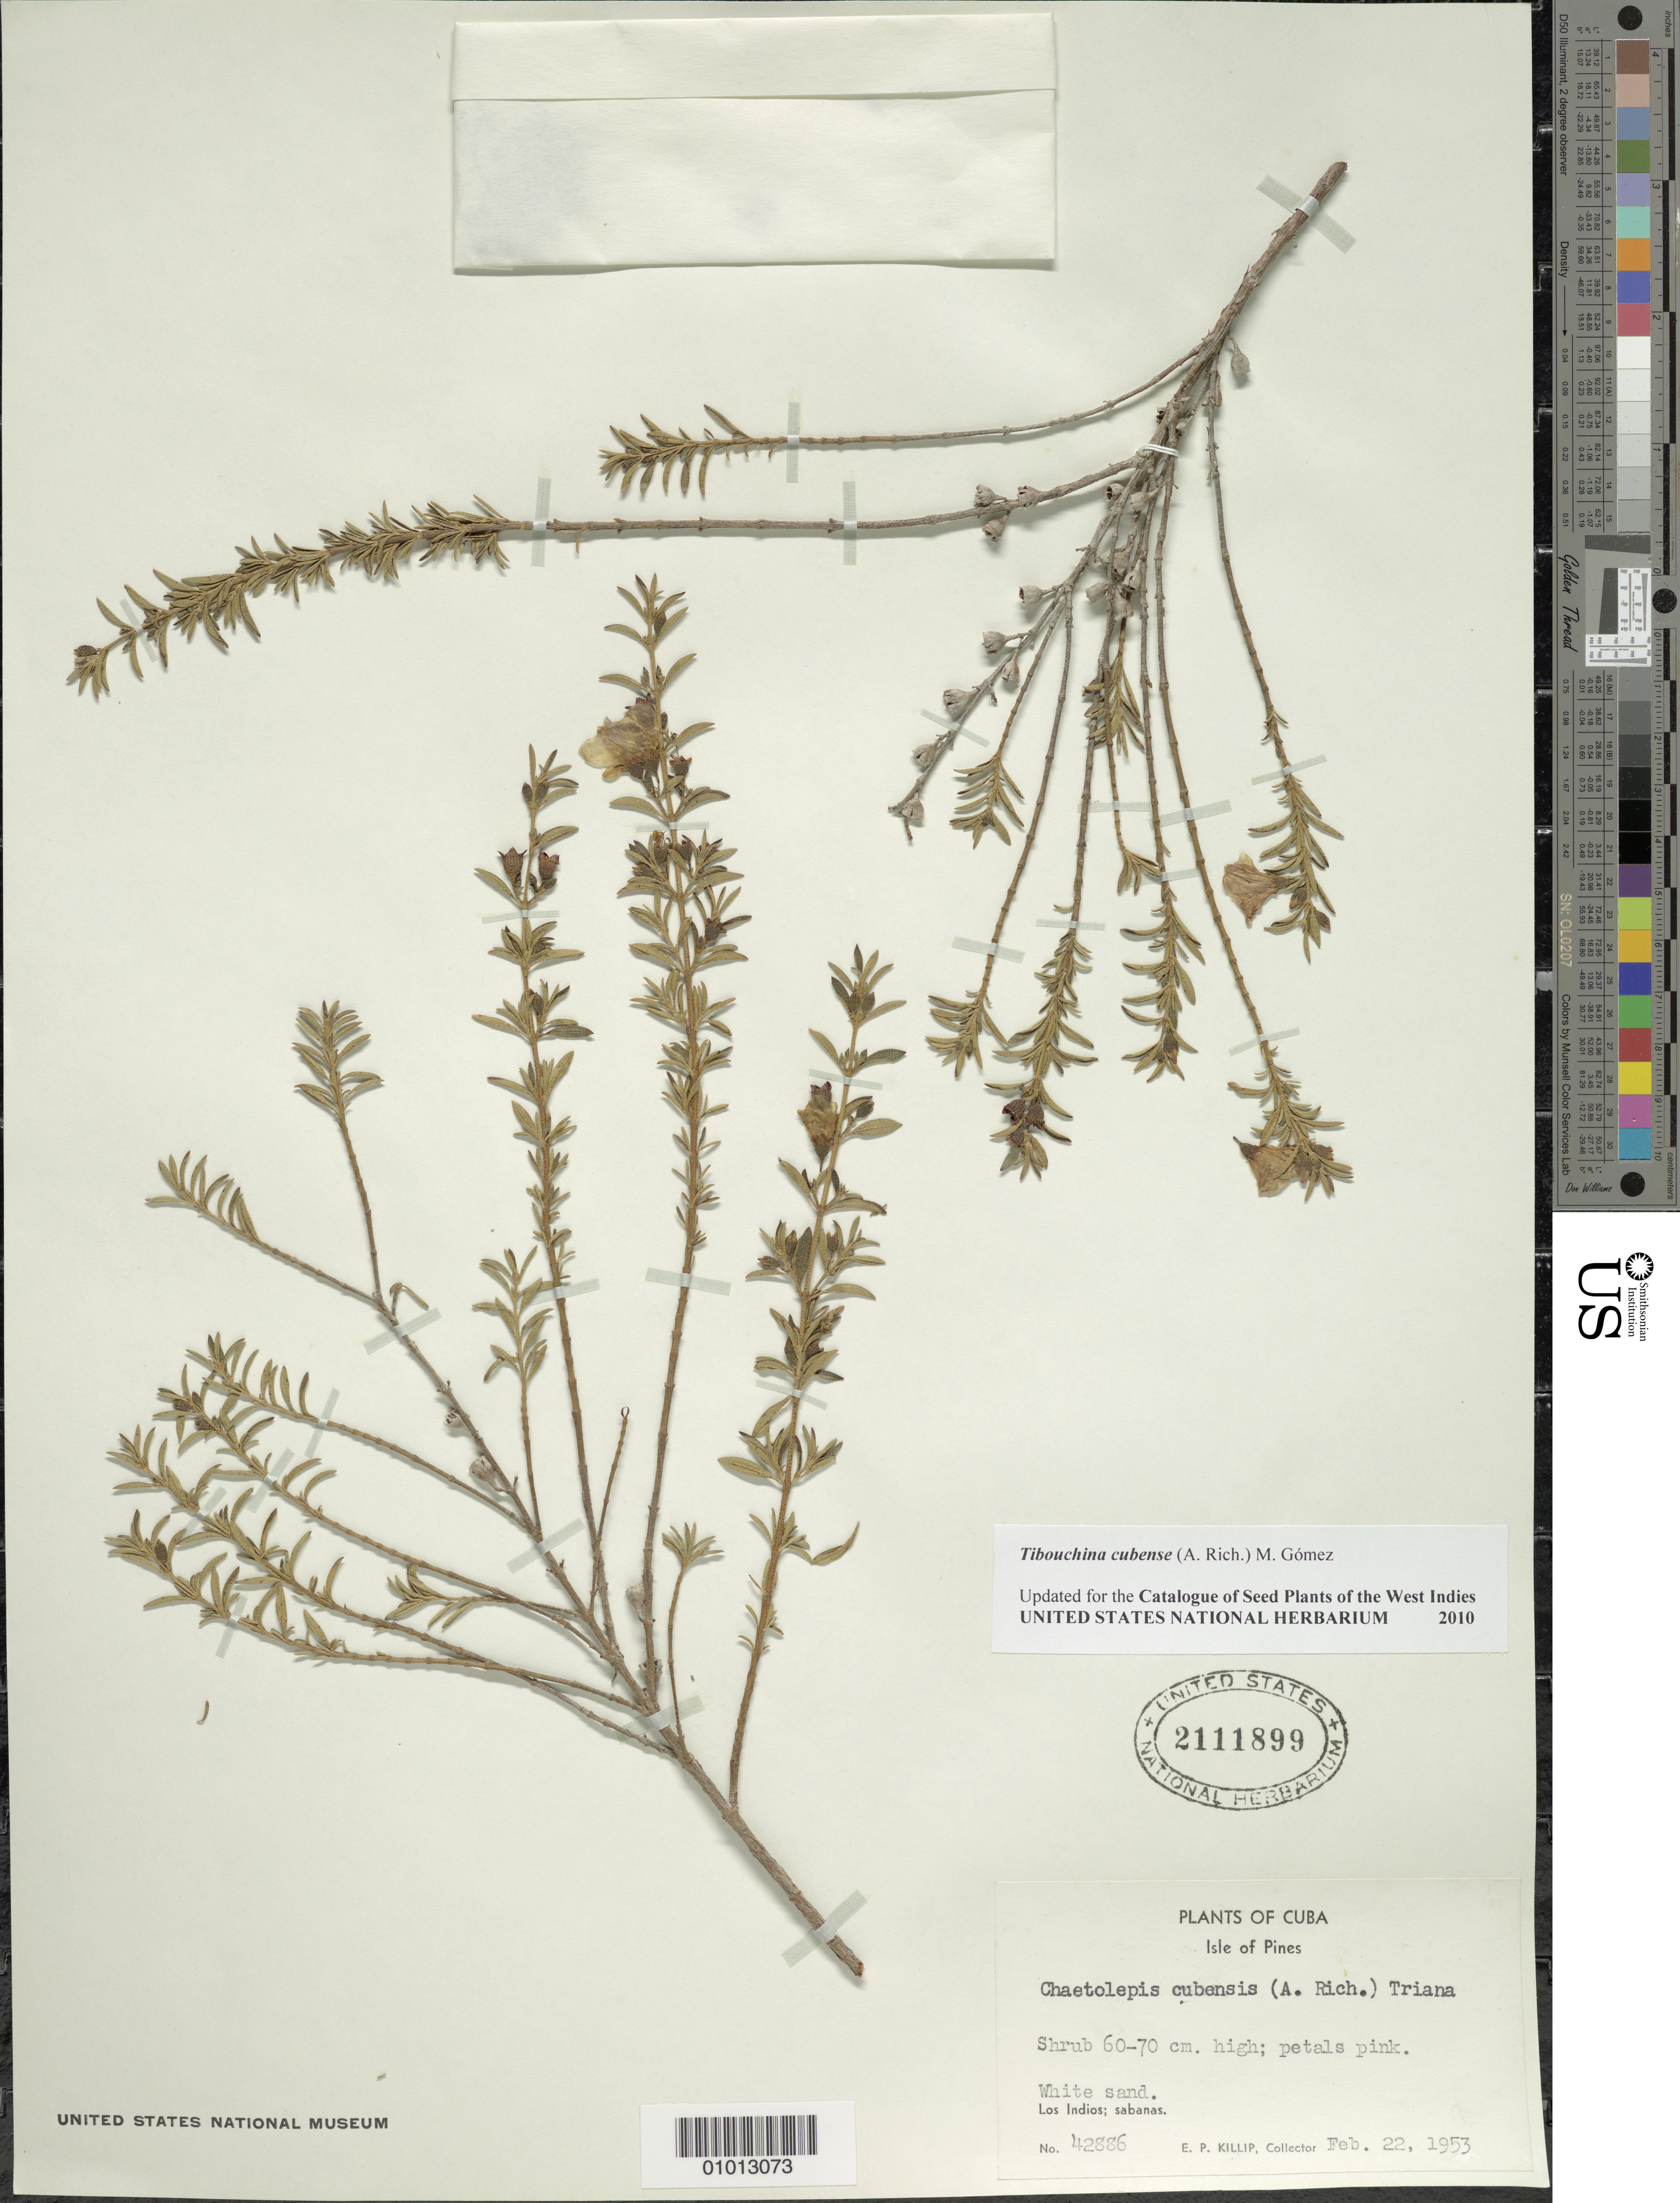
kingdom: Plantae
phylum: Tracheophyta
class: Magnoliopsida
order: Myrtales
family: Melastomataceae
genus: Arthrostemma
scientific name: Arthrostemma cubense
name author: A. Rich.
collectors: E. P. Killip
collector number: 42886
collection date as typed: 22 Feb 1953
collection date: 1953-02-22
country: Cuba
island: Isla de la Juventud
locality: Los Indios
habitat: Sabanas, white sand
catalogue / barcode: US 2111899